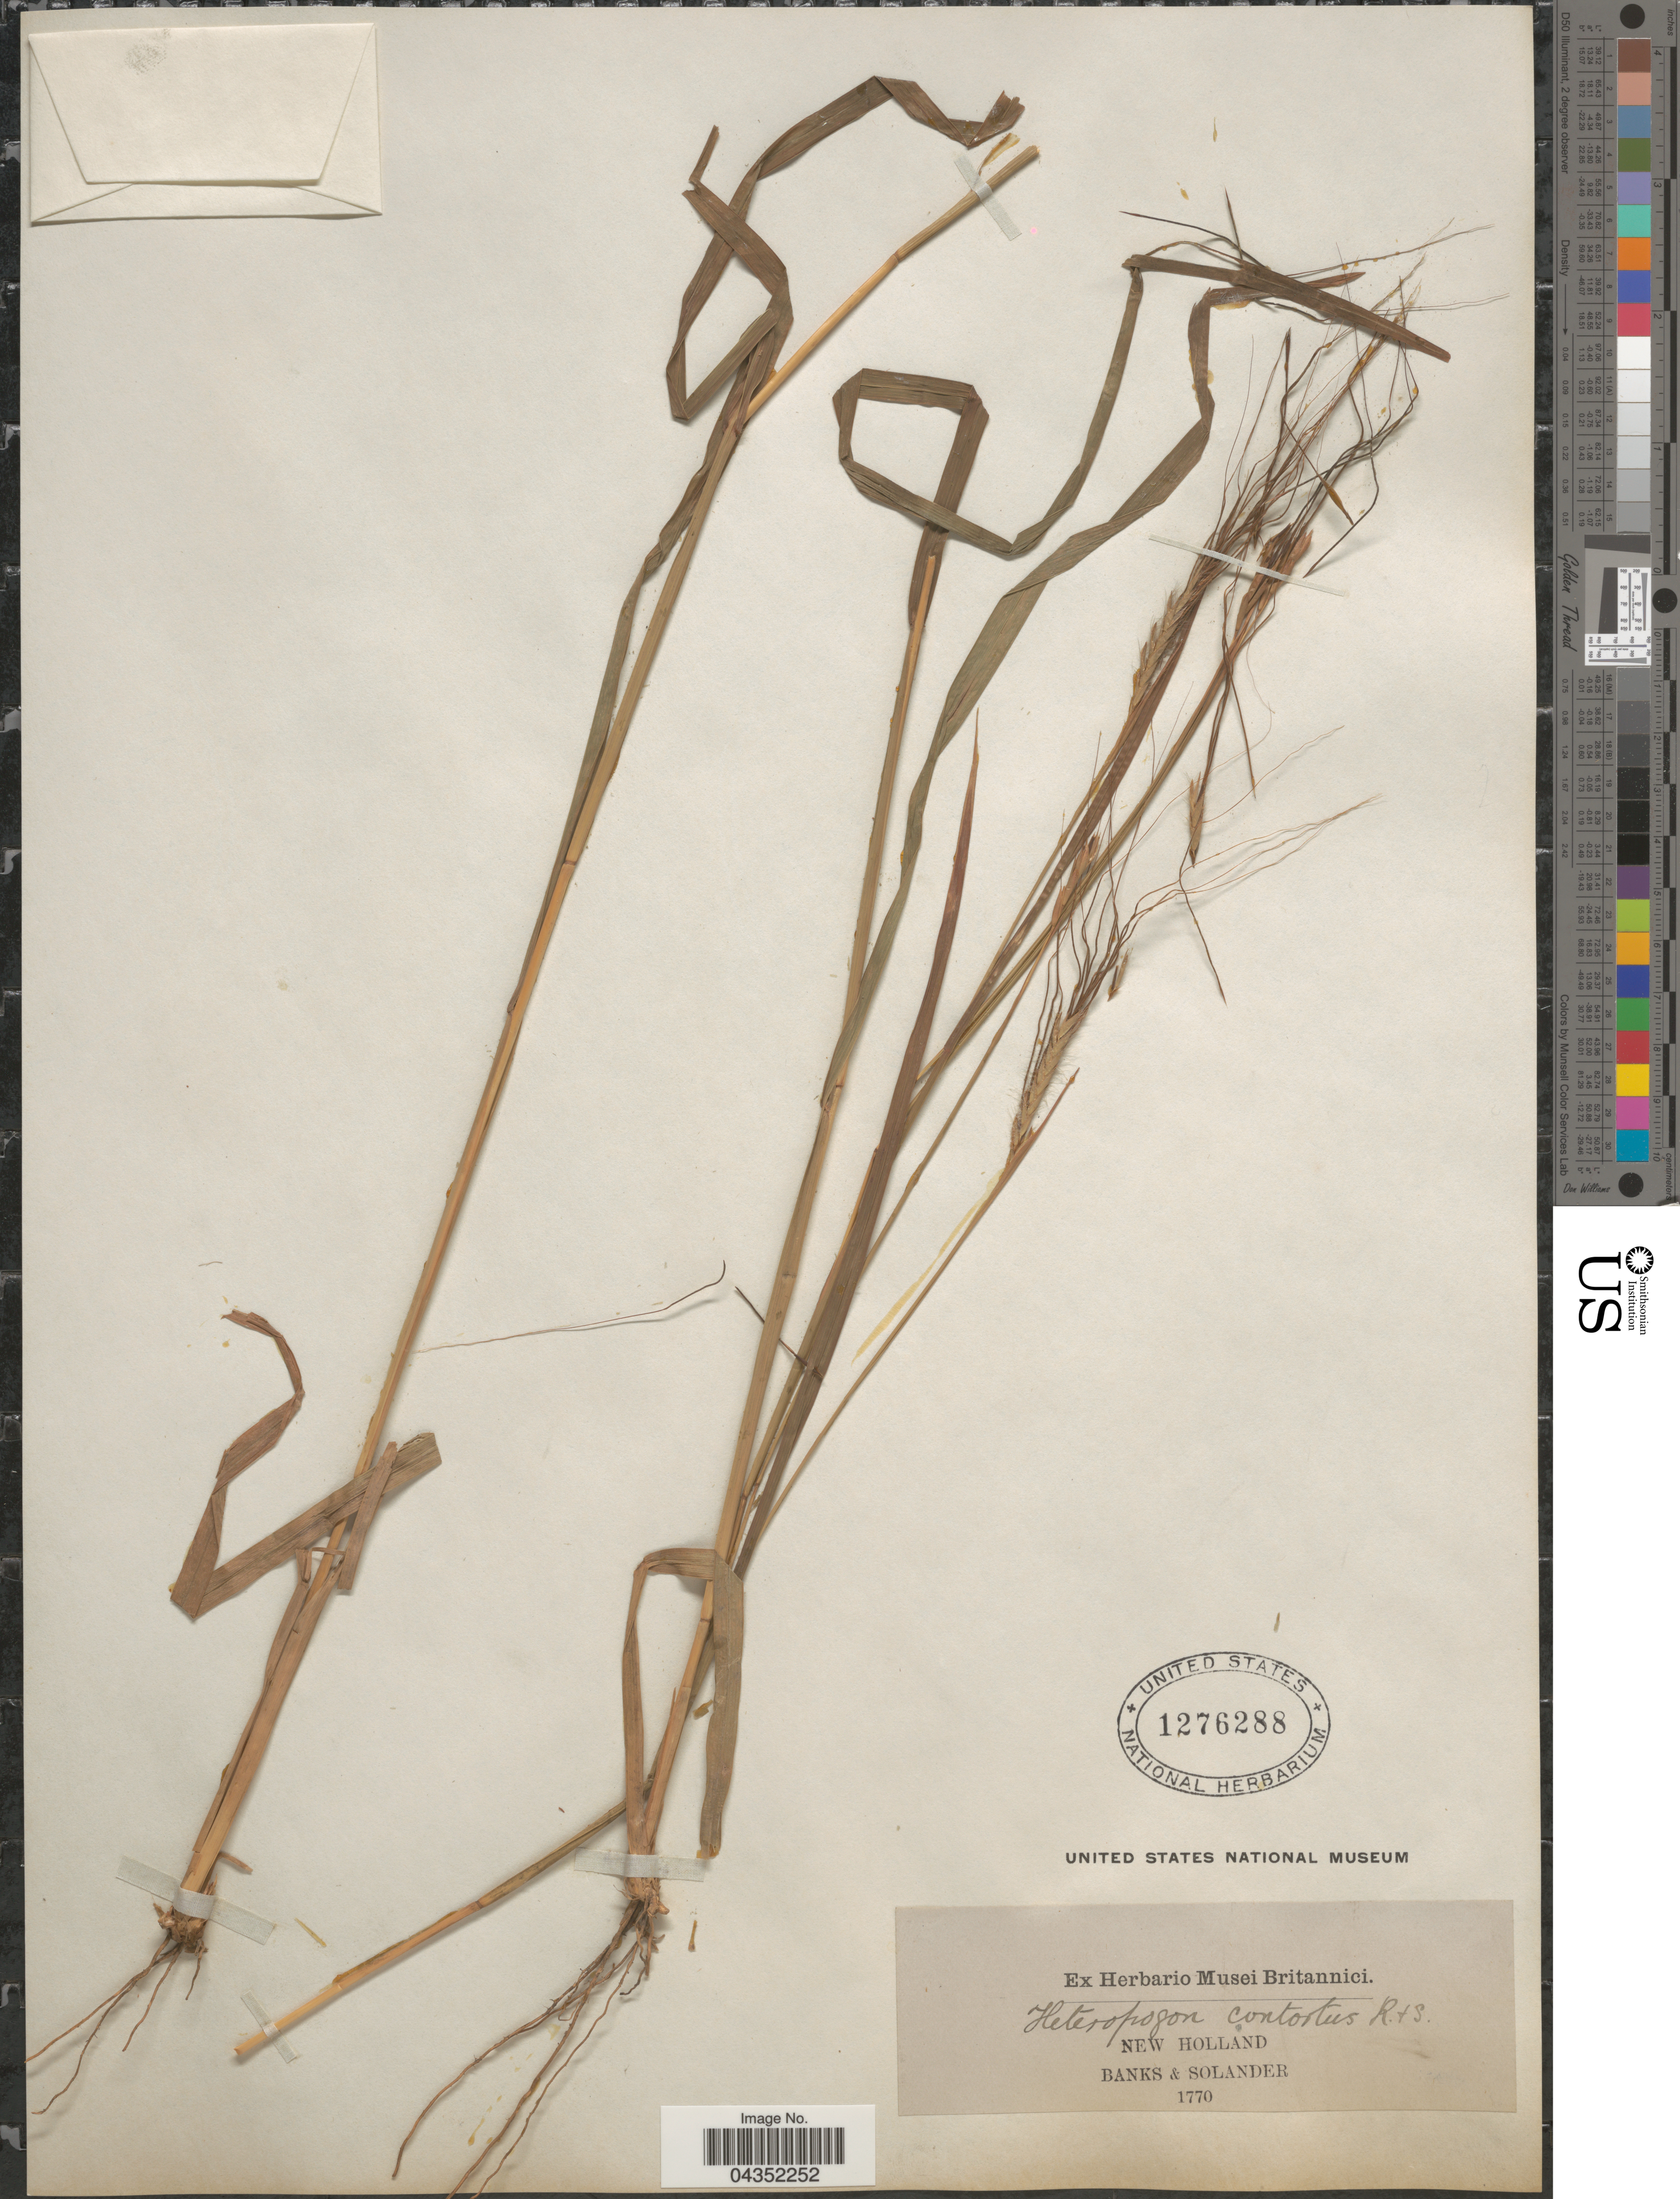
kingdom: Plantae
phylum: Tracheophyta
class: Liliopsida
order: Poales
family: Poaceae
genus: Heteropogon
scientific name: Heteropogon contortus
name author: (L.) P. Beauv. ex Roem. & Schult.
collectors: -- Banks & -- Solander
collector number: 1770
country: Australia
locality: New Holland.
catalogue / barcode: US 1276288